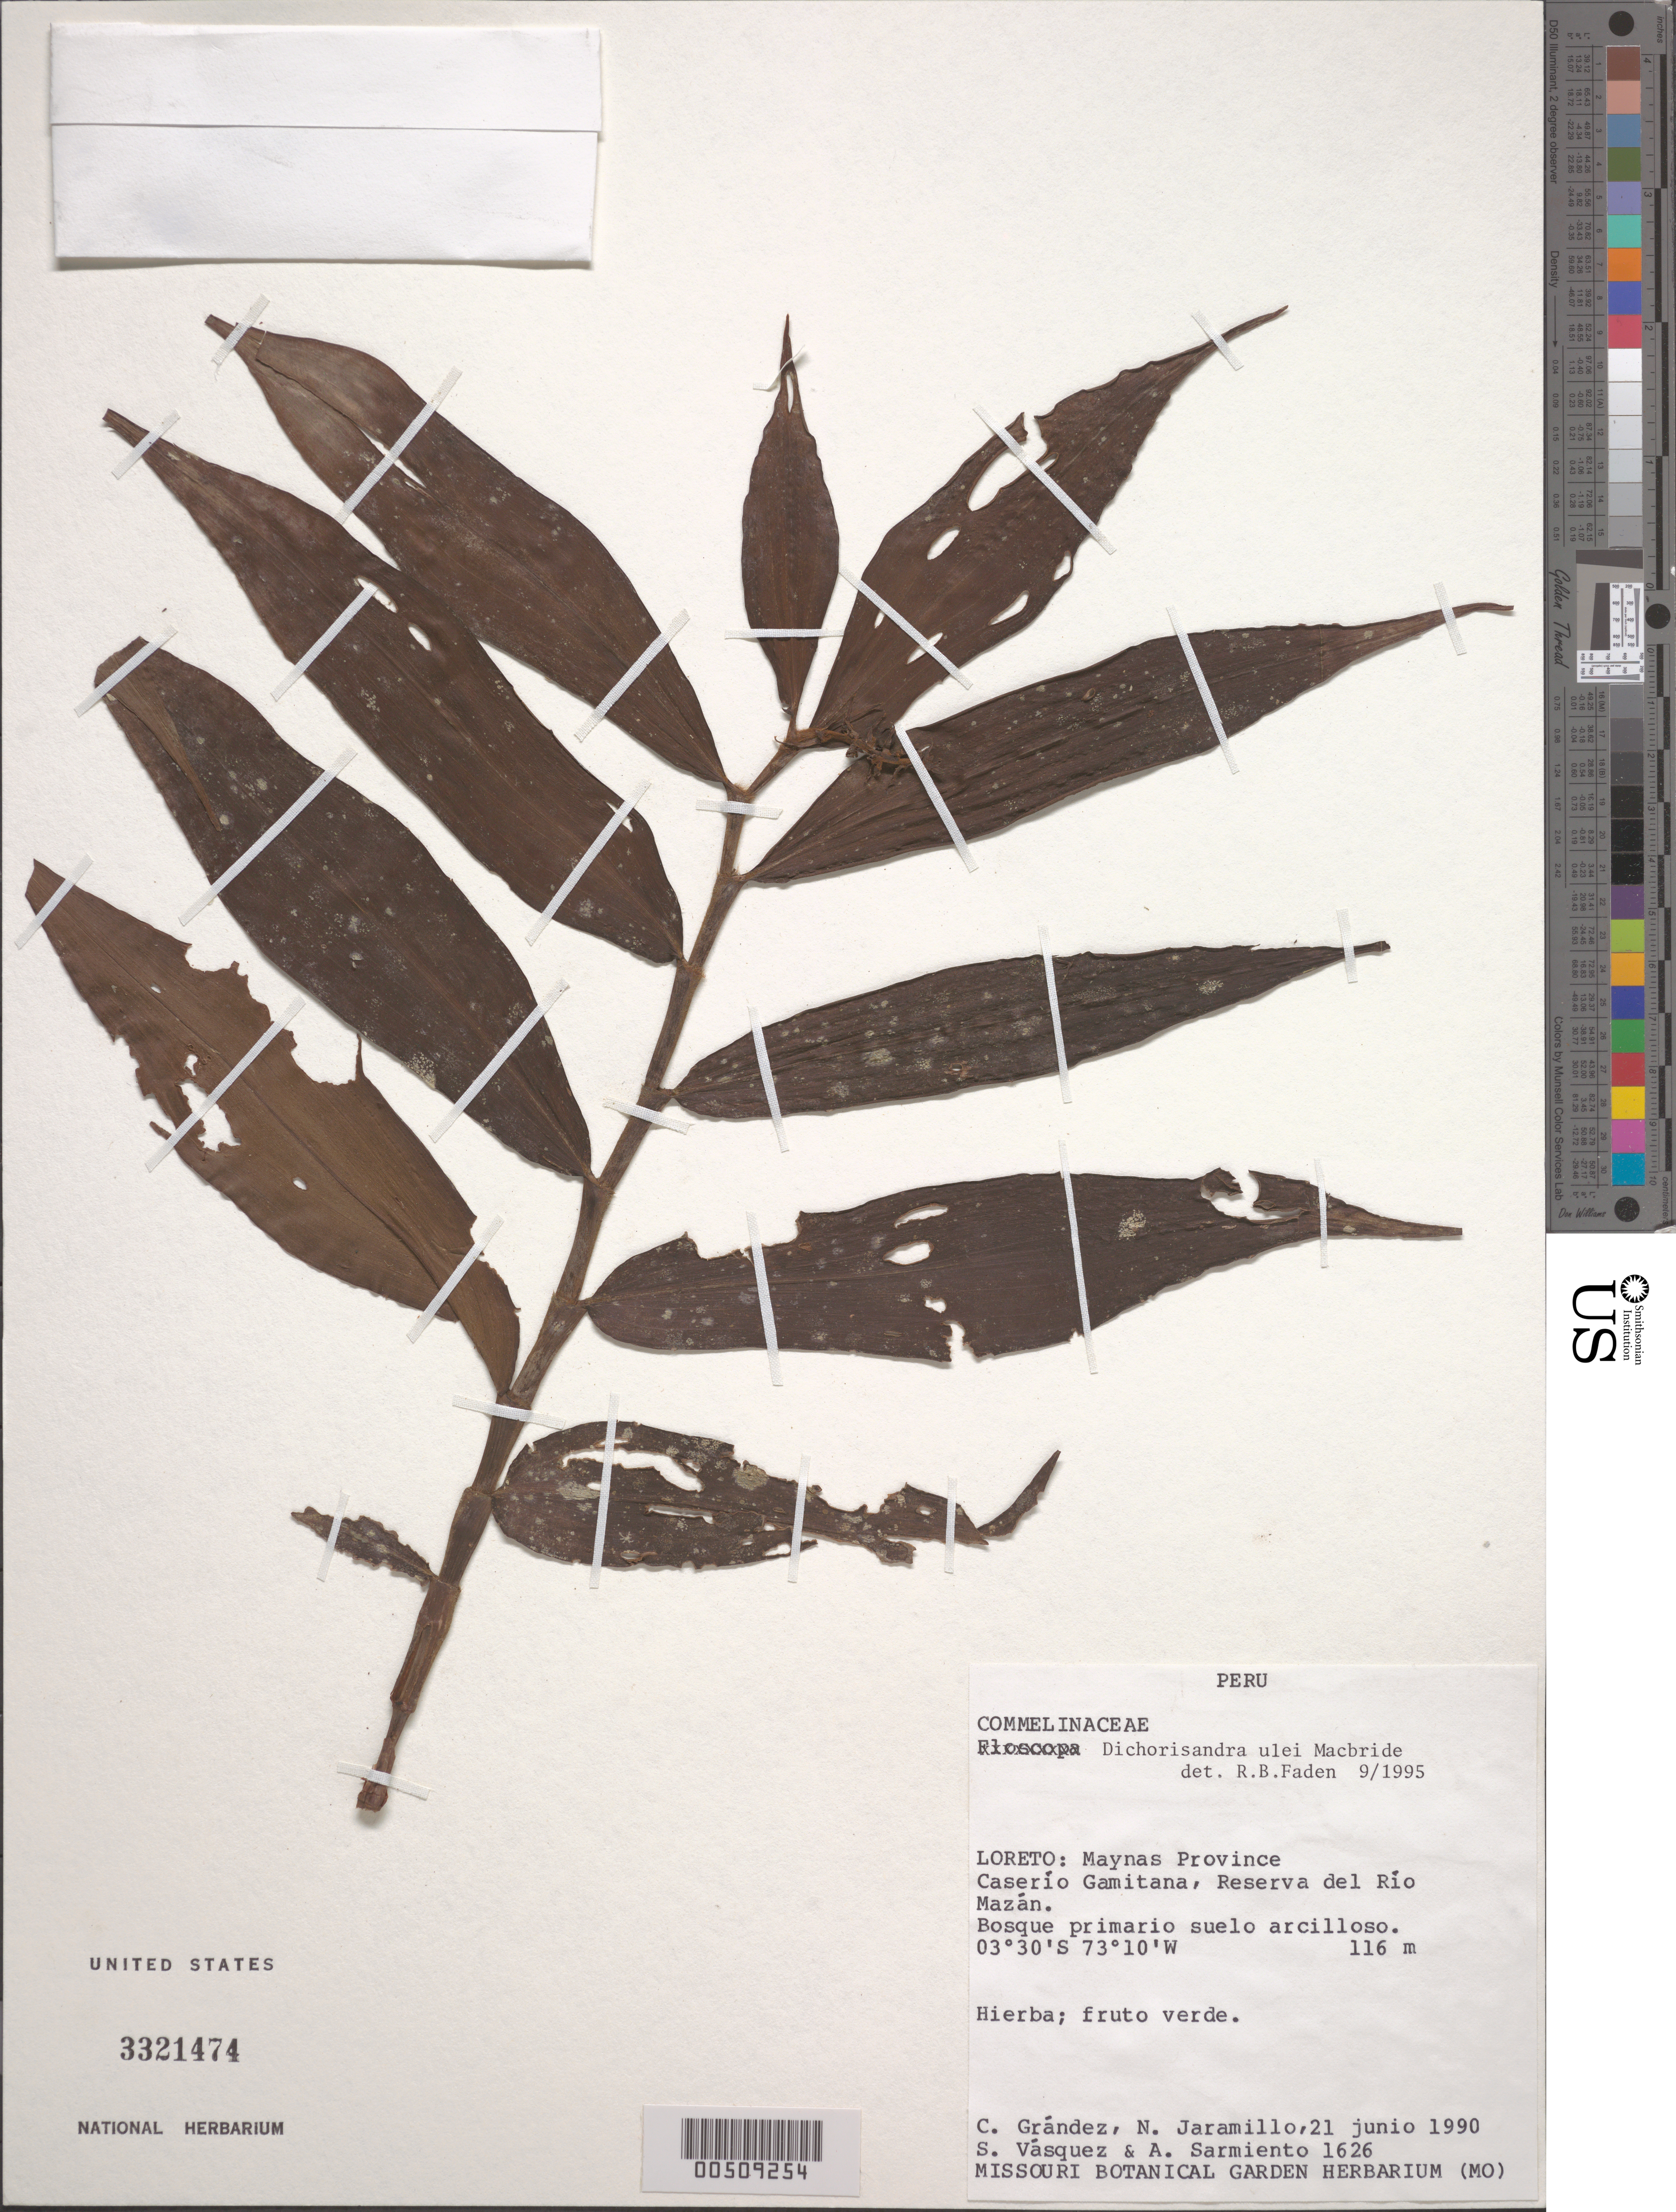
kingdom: Plantae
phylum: Tracheophyta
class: Liliopsida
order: Commelinales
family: Commelinaceae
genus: Dichorisandra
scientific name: Dichorisandra ulei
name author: J.F. Macbr.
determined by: Faden, Robert B., (US), Smithsonian Institution - National Museum of Natural History (UNITED STATES)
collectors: C. Grández, N. Jaramillo, S. Vasquez S. & A. Sarmiento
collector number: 1626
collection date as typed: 21 Jun 1990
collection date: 1990-06-21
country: Peru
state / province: Loreto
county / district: Maynas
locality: Maynas Province, Caserío Gamitana, Río Mazán Reserve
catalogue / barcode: US 3321474